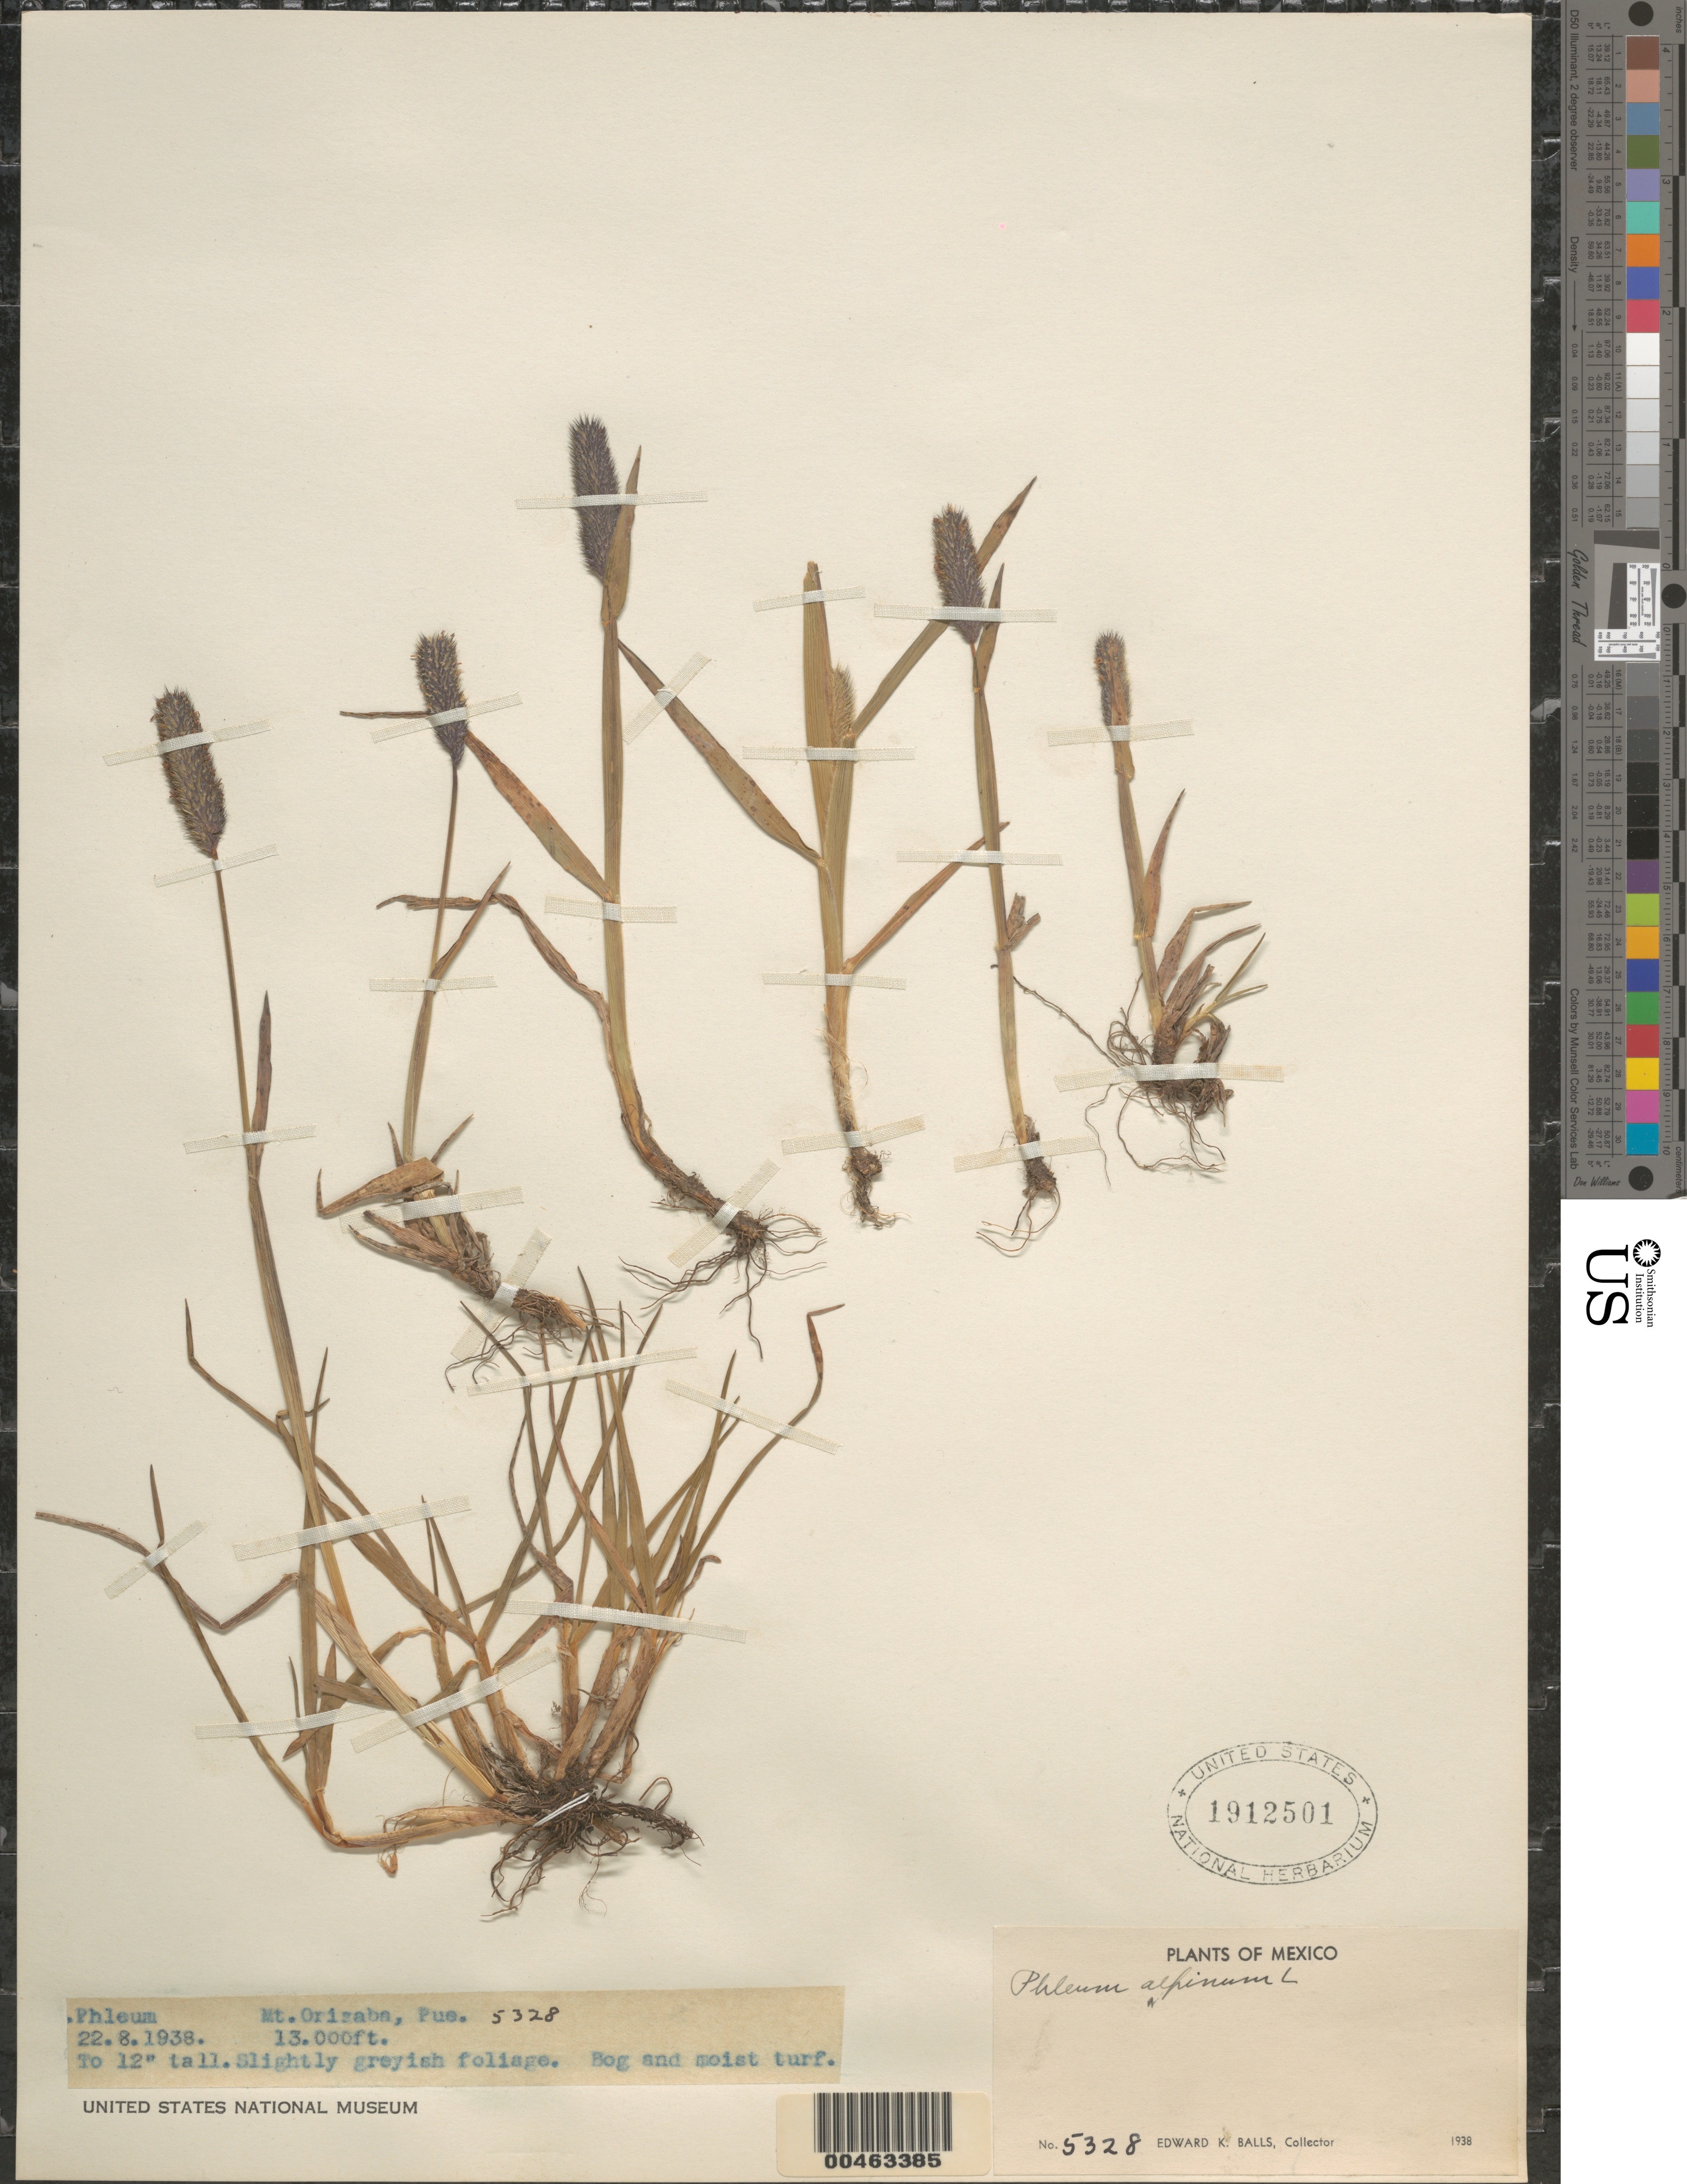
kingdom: Plantae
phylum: Tracheophyta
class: Liliopsida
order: Poales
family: Poaceae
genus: Phleum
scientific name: Phleum alpinum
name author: L.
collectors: E. K. Balls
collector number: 5328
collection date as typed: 22 Aug 1938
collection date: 1938-08-22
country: Mexico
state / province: Puebla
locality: Mt. Orizaba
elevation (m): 3962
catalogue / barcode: US 1912501